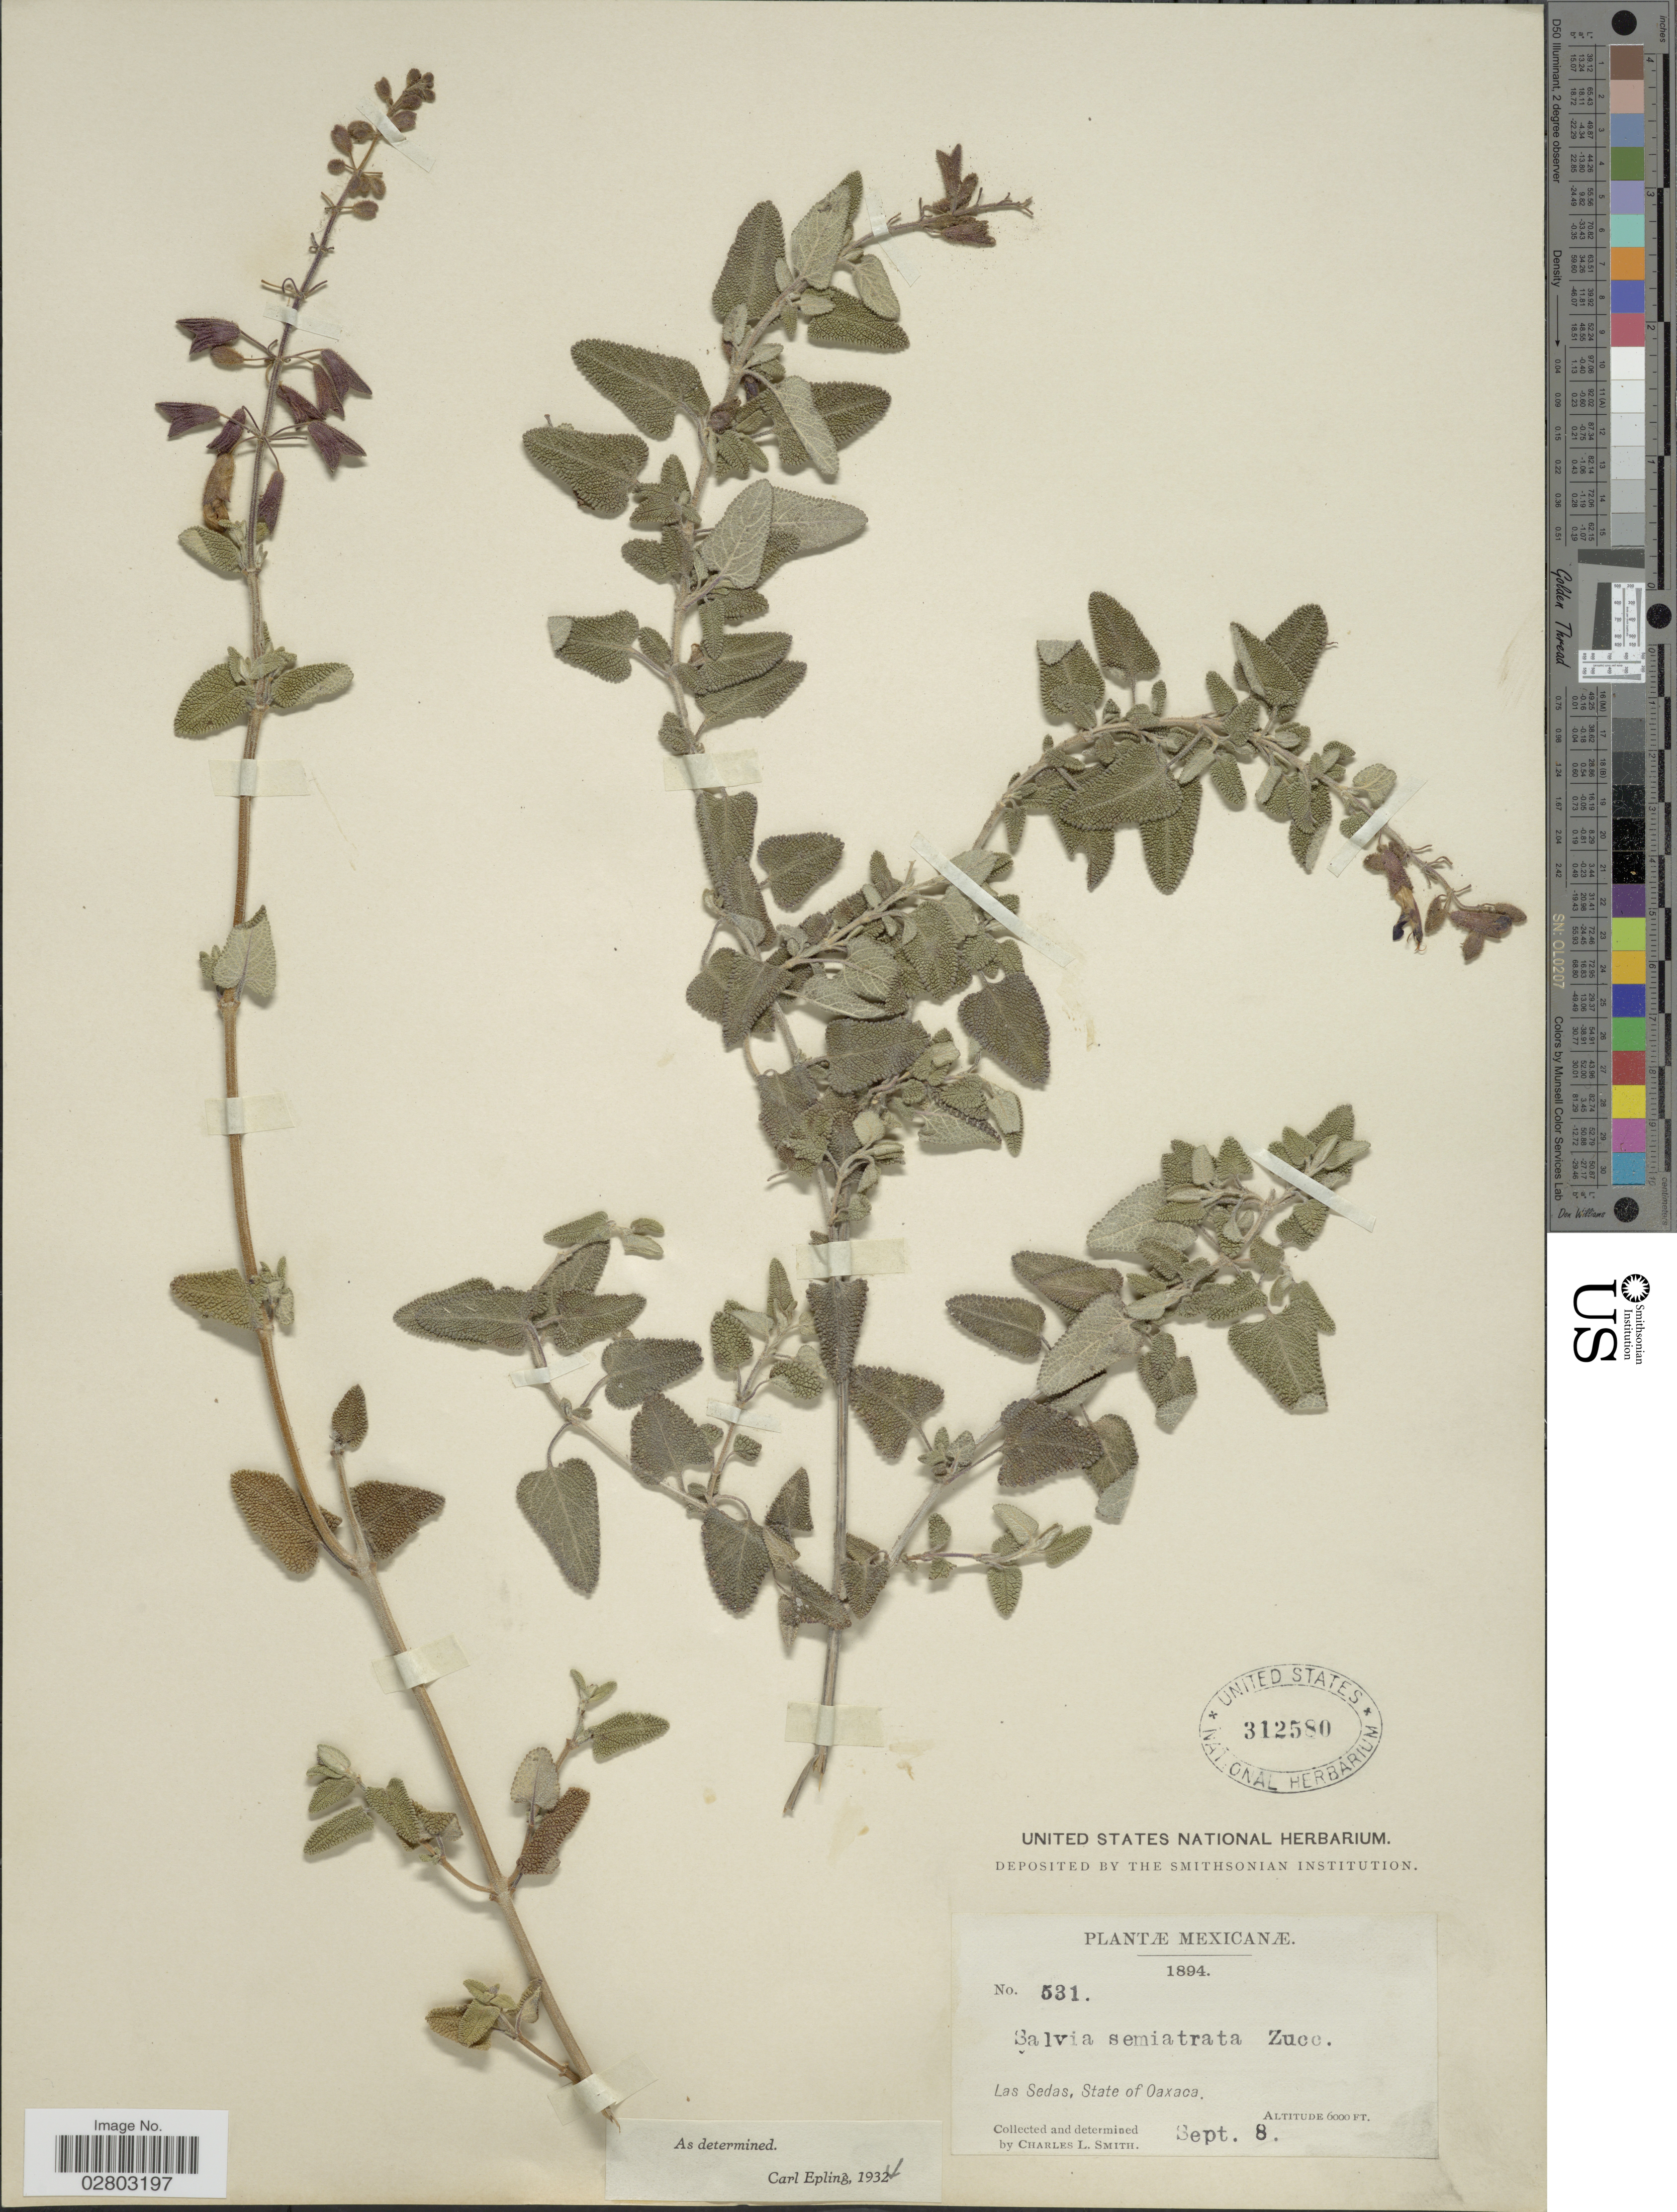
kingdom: Plantae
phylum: Tracheophyta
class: Magnoliopsida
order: Lamiales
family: Lamiaceae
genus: Salvia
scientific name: Salvia semiatrata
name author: Zucc.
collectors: C. L. Smith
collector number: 531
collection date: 1894-09-08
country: Mexico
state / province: Oaxaca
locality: Las Sedas.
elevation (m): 1829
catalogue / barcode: US 312580